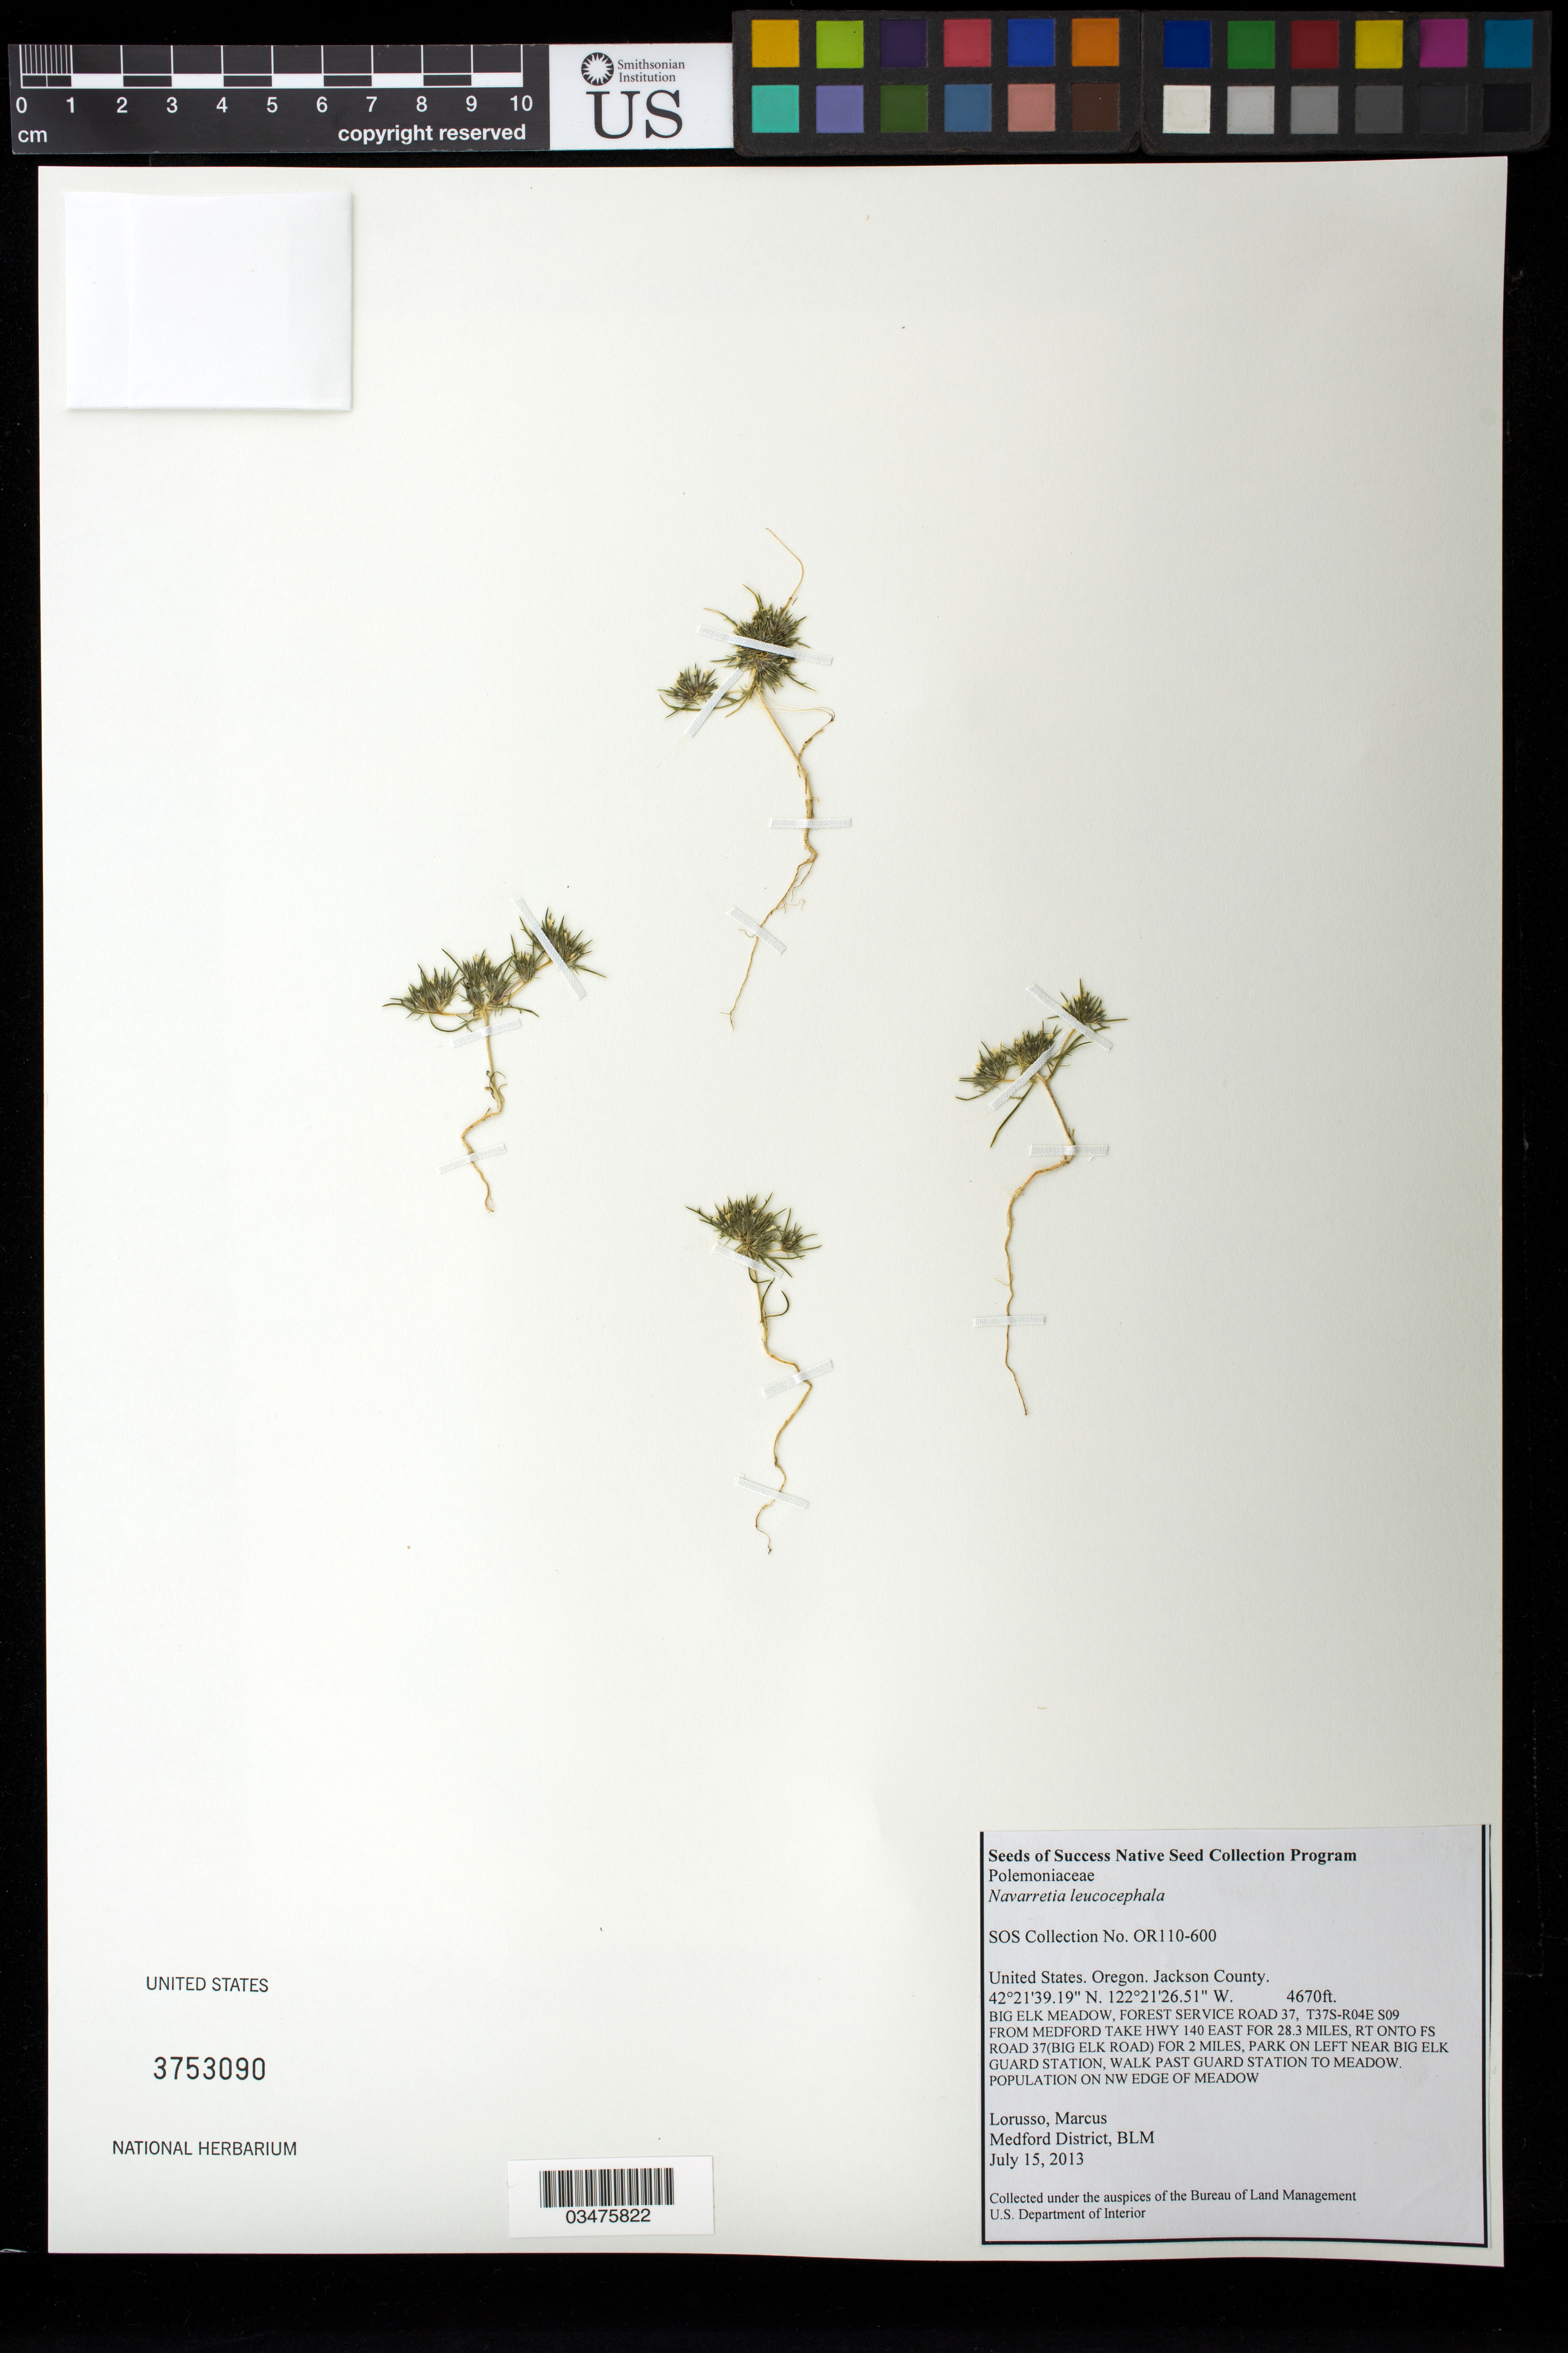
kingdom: Plantae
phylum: Tracheophyta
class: Magnoliopsida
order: Ericales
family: Polemoniaceae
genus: Navarretia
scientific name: Navarretia leucocephala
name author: Benth.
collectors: M. Lorusso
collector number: OR110-600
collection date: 2013-07-15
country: United States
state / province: Oregon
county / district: Jackson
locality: Big Elk Meadow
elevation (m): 1423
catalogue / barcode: US 3753090